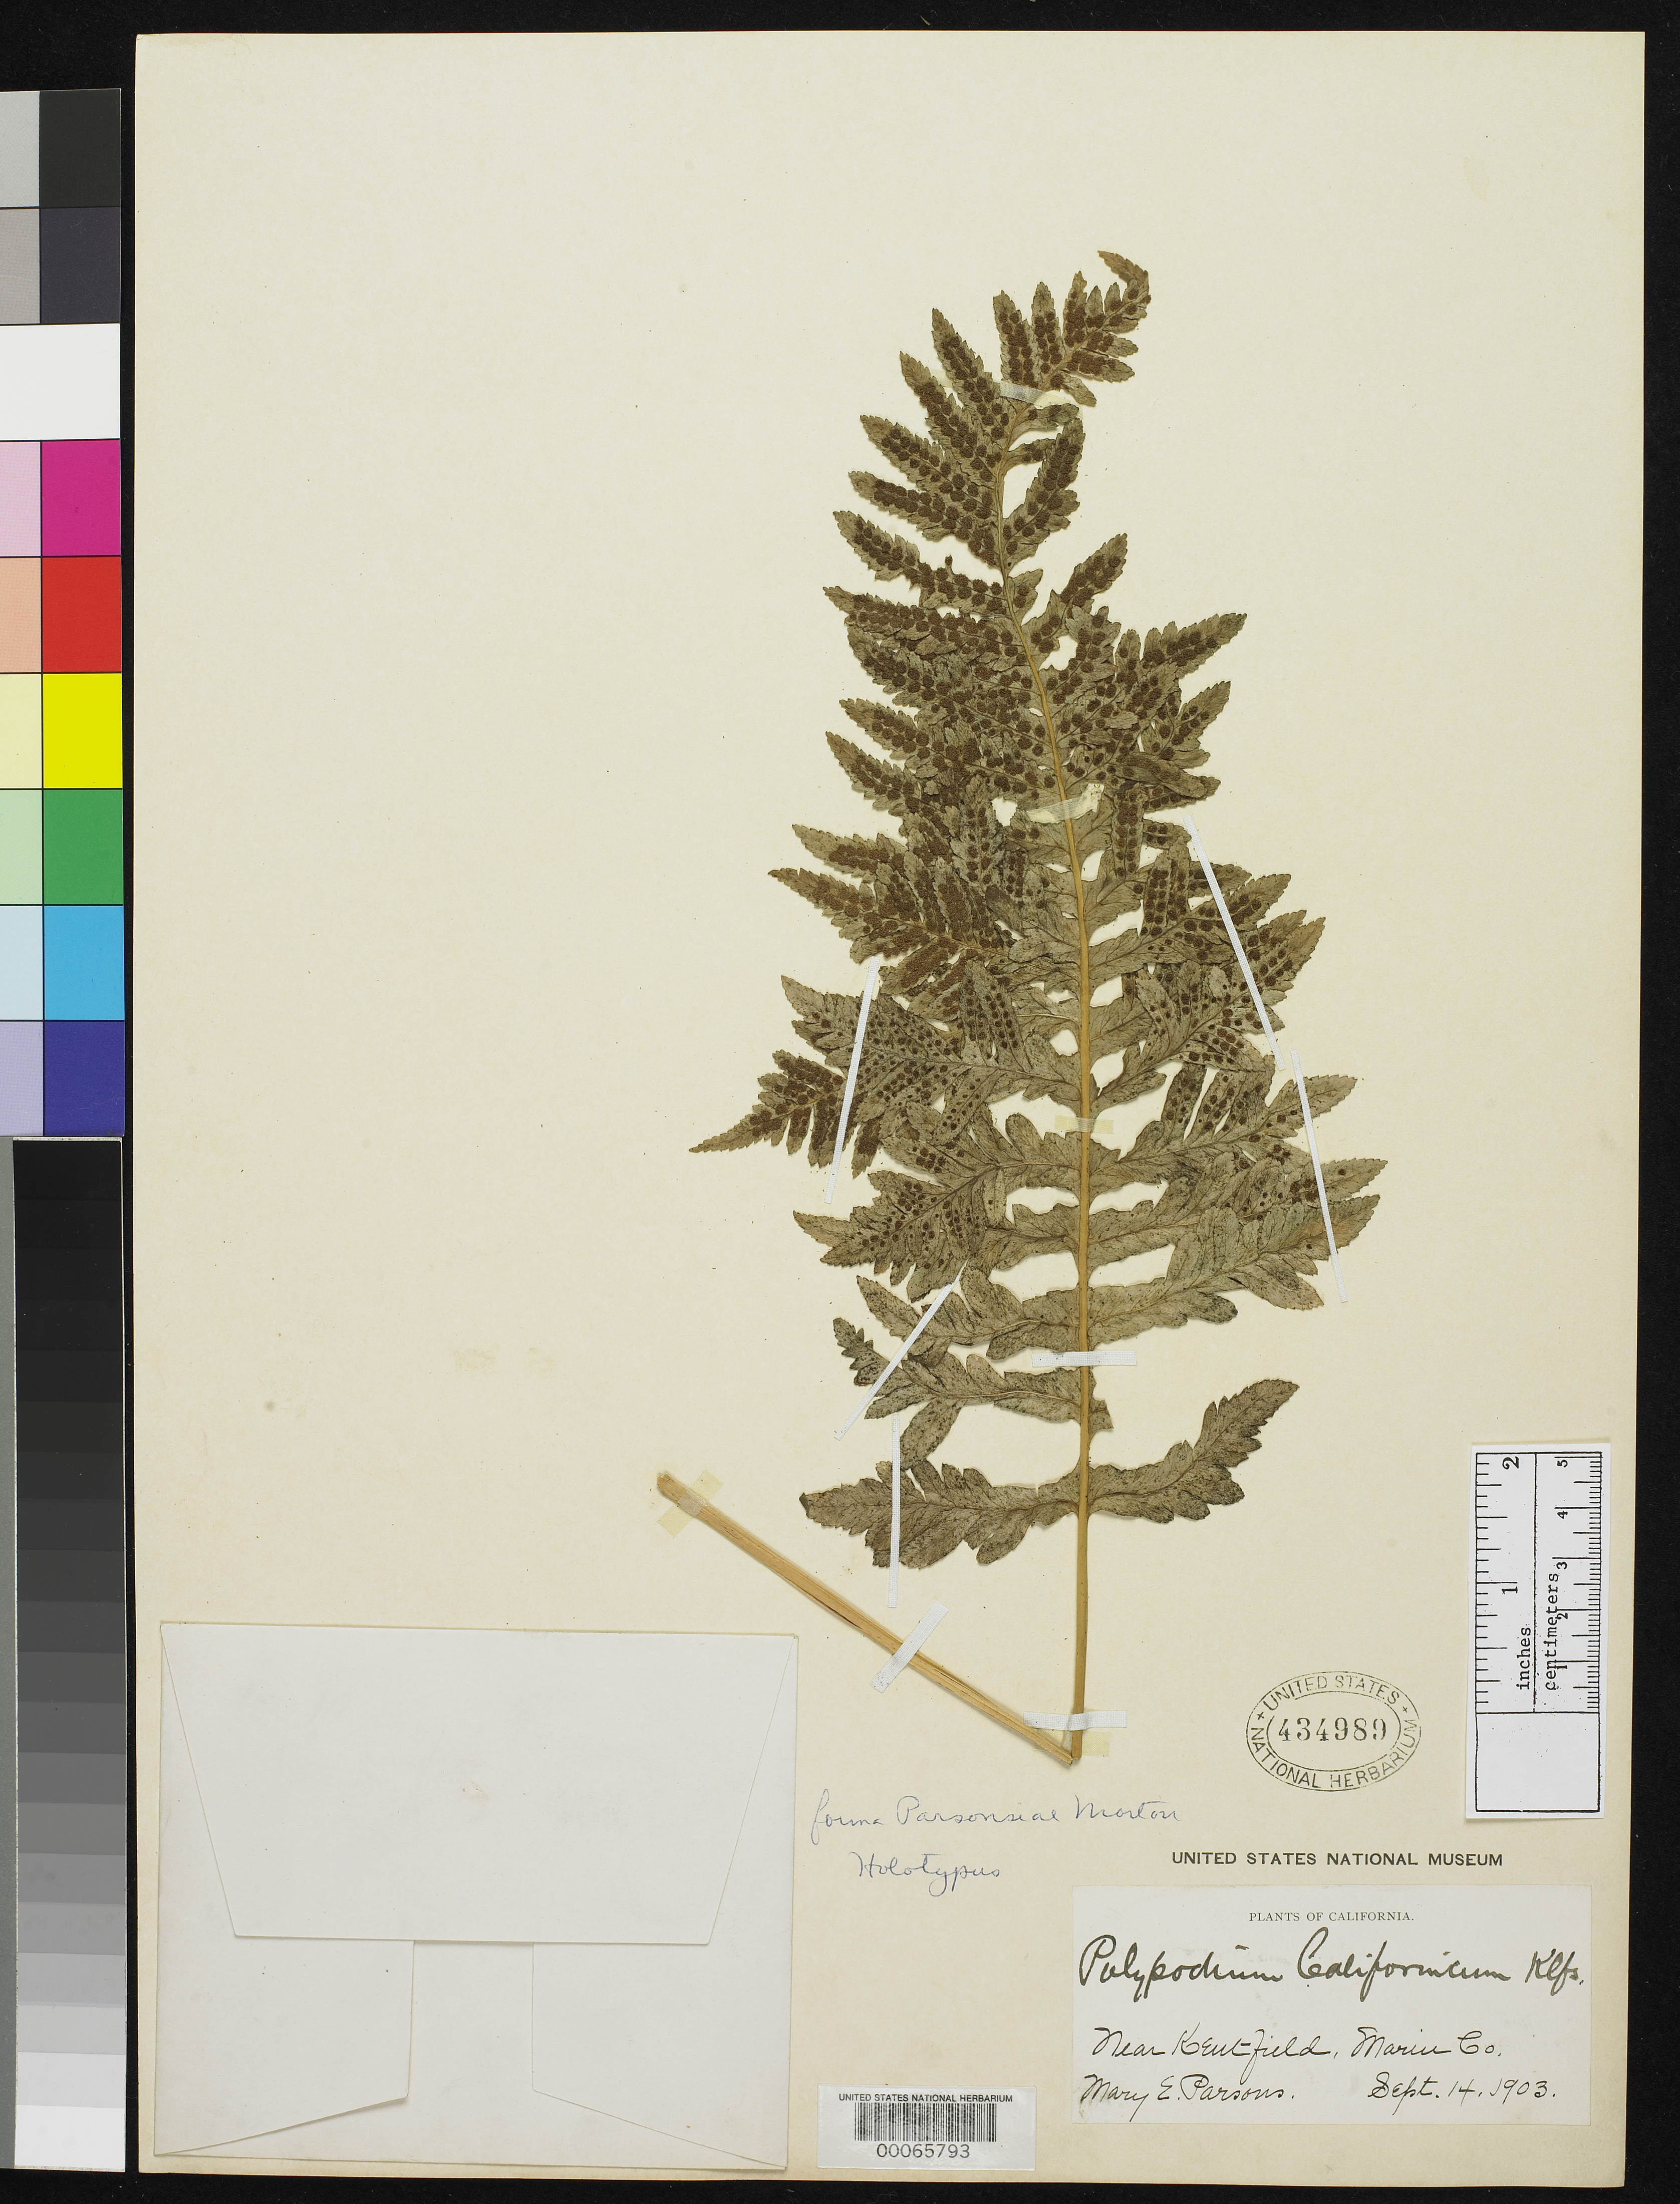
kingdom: Plantae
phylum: Tracheophyta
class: Polypodiopsida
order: Polypodiales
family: Polypodiaceae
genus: Polypodium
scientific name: Polypodium californicum f. parsonsiae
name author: C.V. Morton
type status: Holotype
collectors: W. Parsons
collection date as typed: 14 Sep 1903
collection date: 1903-09-14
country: United States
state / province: California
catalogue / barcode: US 434989